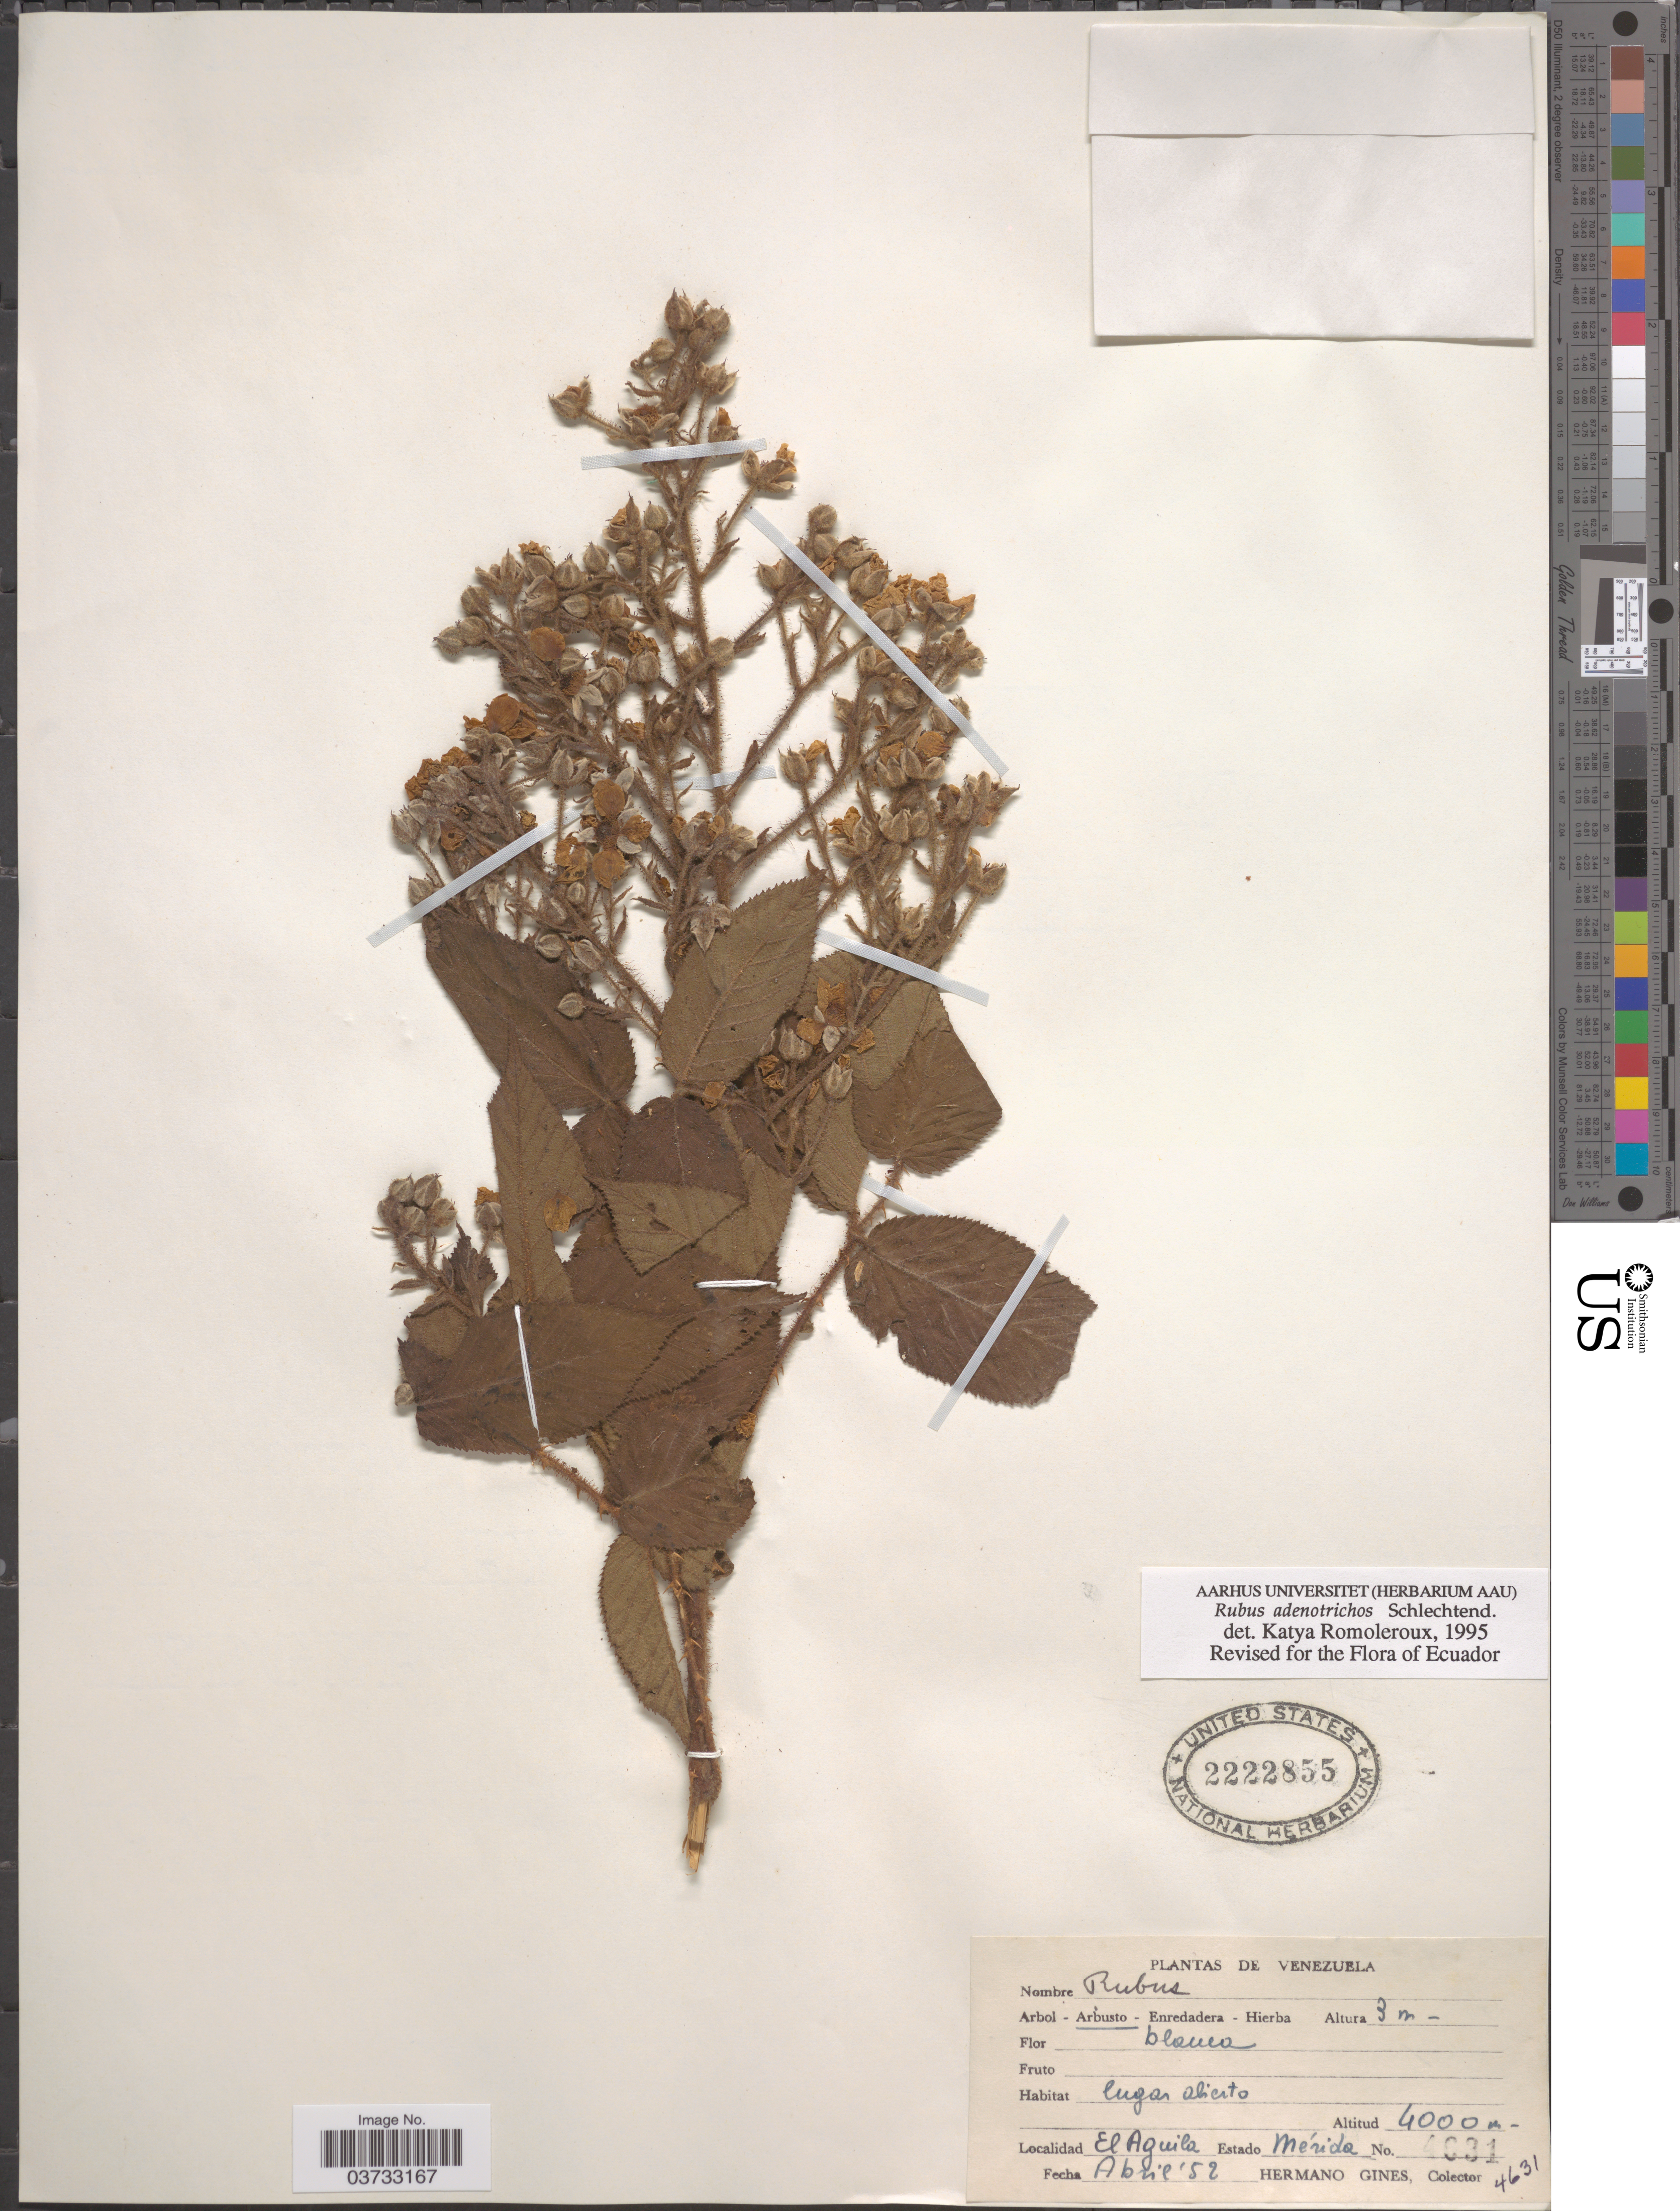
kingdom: Plantae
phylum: Tracheophyta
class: Magnoliopsida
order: Rosales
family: Rosaceae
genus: Rubus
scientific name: Rubus adenotrichos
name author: Schltdl.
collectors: Bro. Gines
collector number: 4631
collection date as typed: Transcribed d/m/y: /4/52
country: Venezuela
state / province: Merida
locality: El Aguila.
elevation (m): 4000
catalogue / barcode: US 2222855